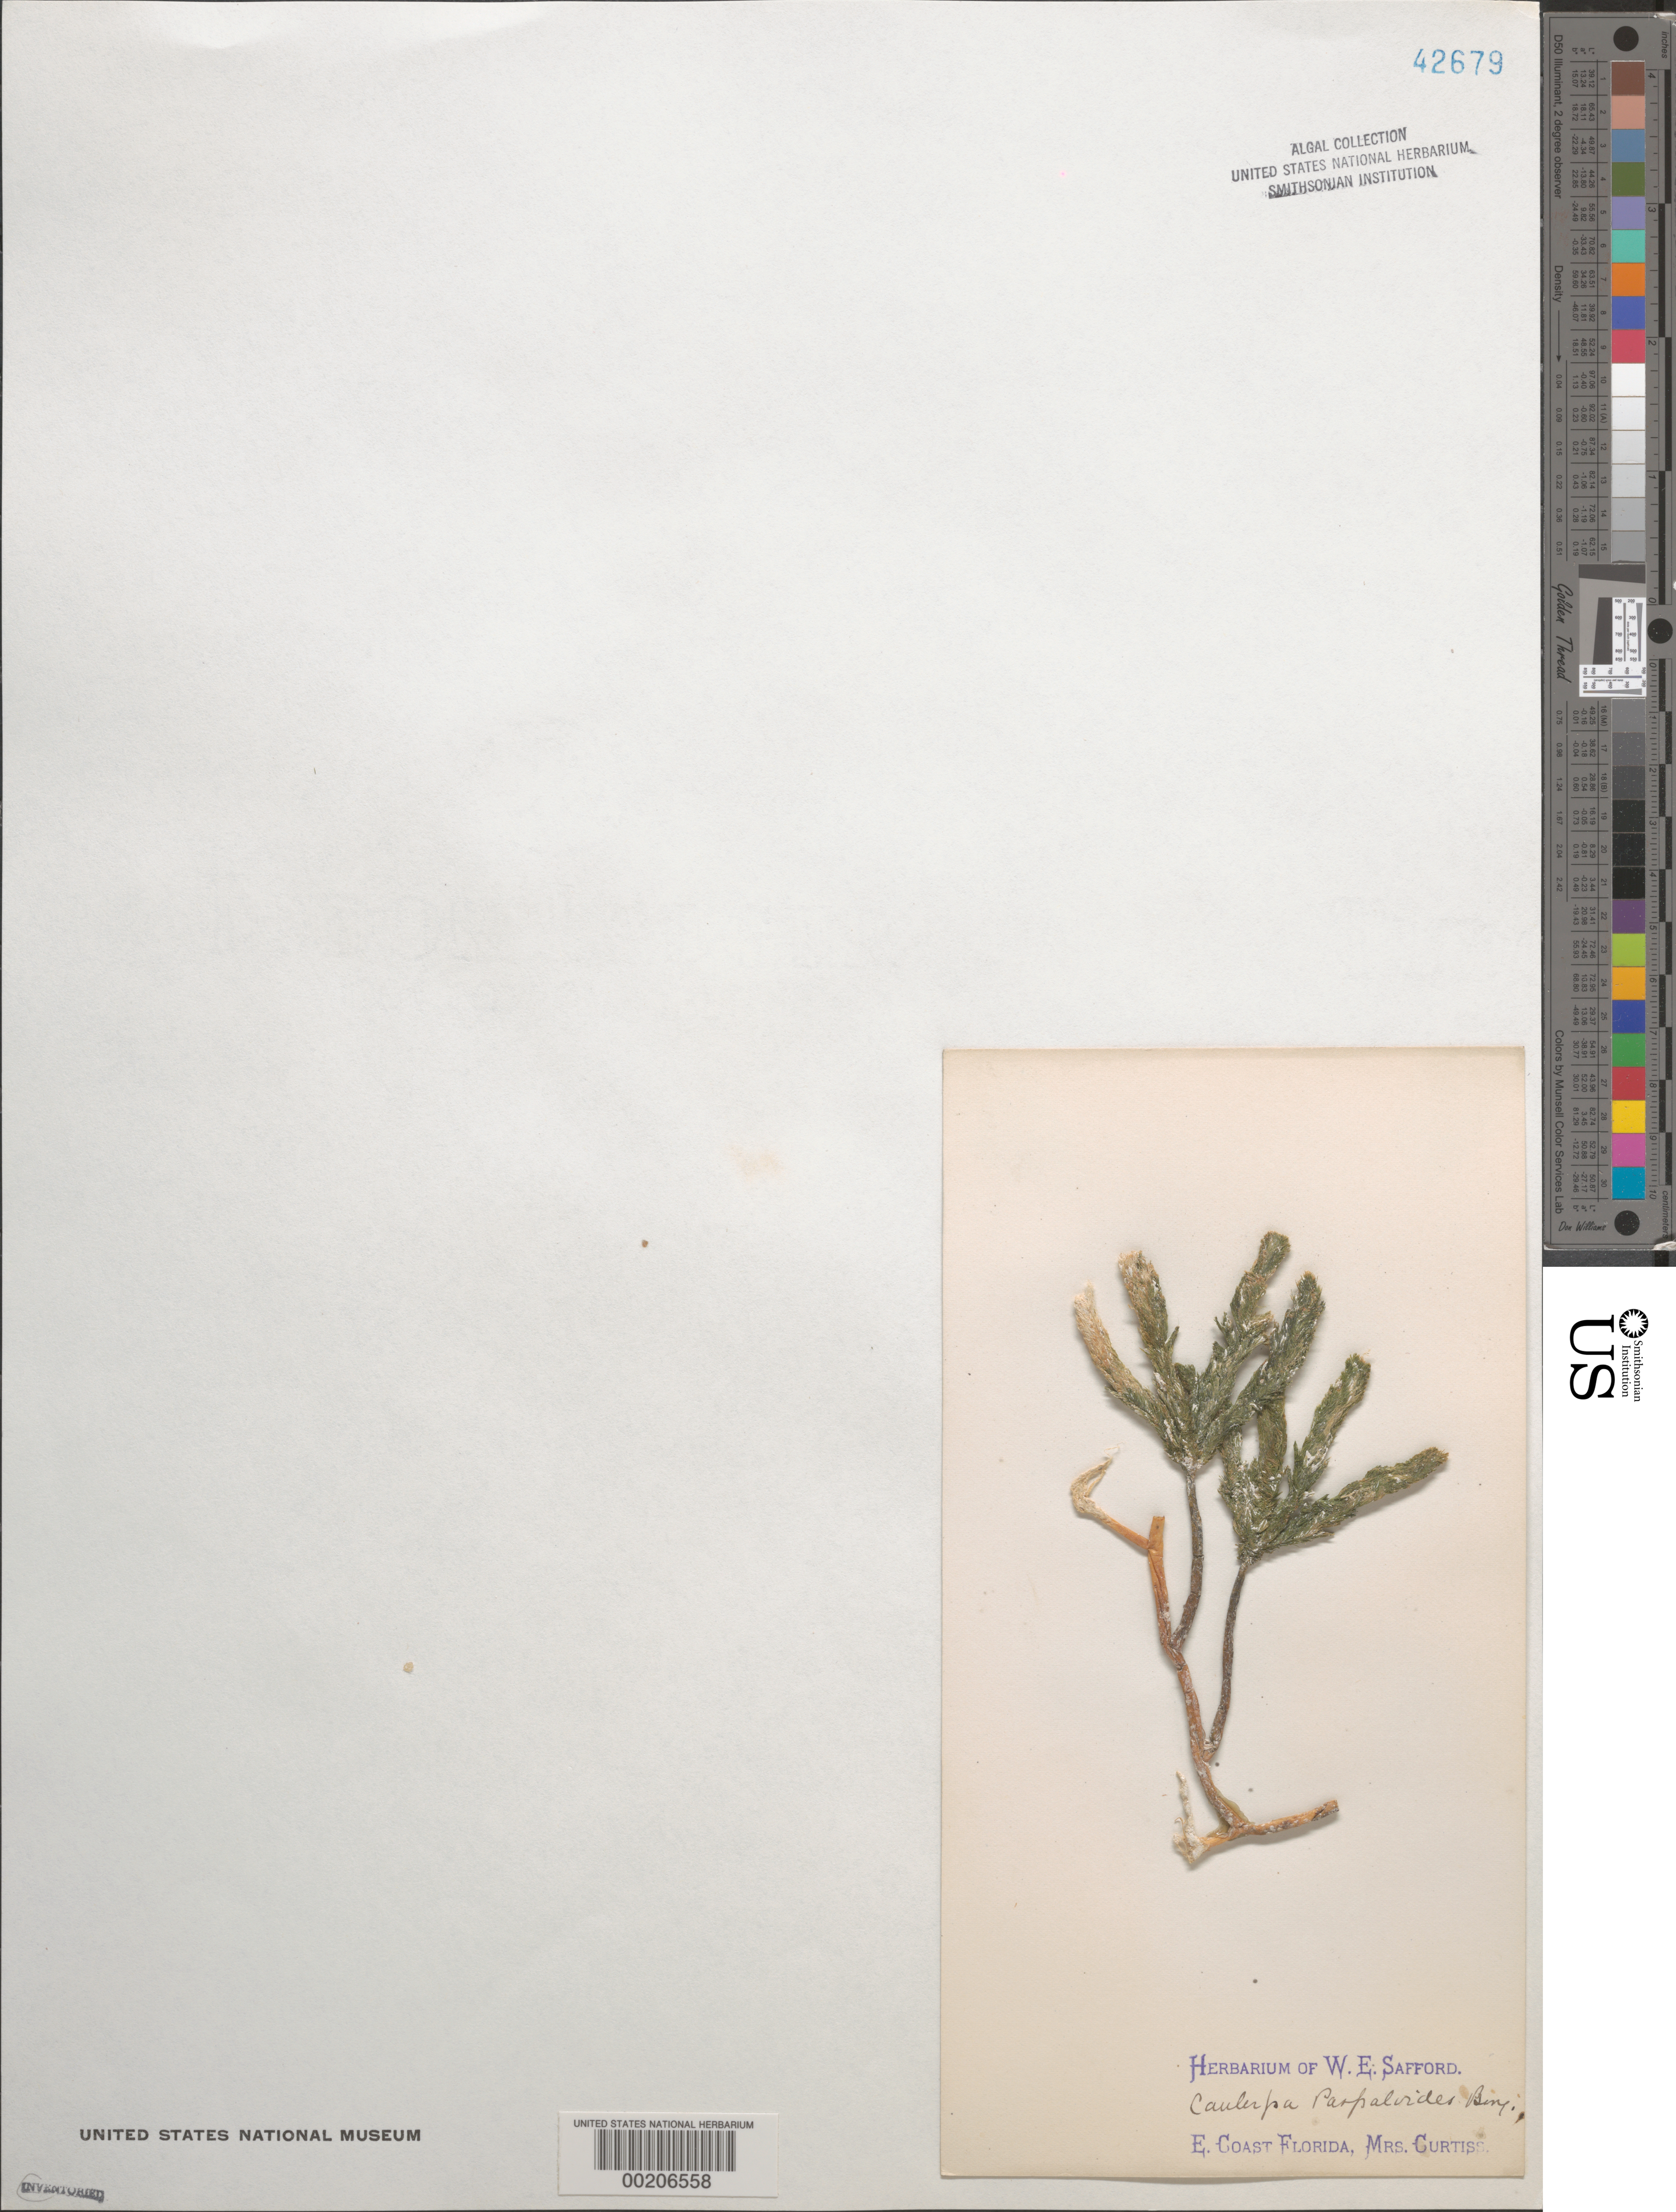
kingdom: Plantae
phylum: Chlorophyta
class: Ulvophyceae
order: Bryopsidales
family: Caulerpaceae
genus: Caulerpa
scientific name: Caulerpa paspaloides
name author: (Bory) Grev.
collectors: F. A. Curtiss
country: United States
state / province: Florida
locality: East coast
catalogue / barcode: US 42679